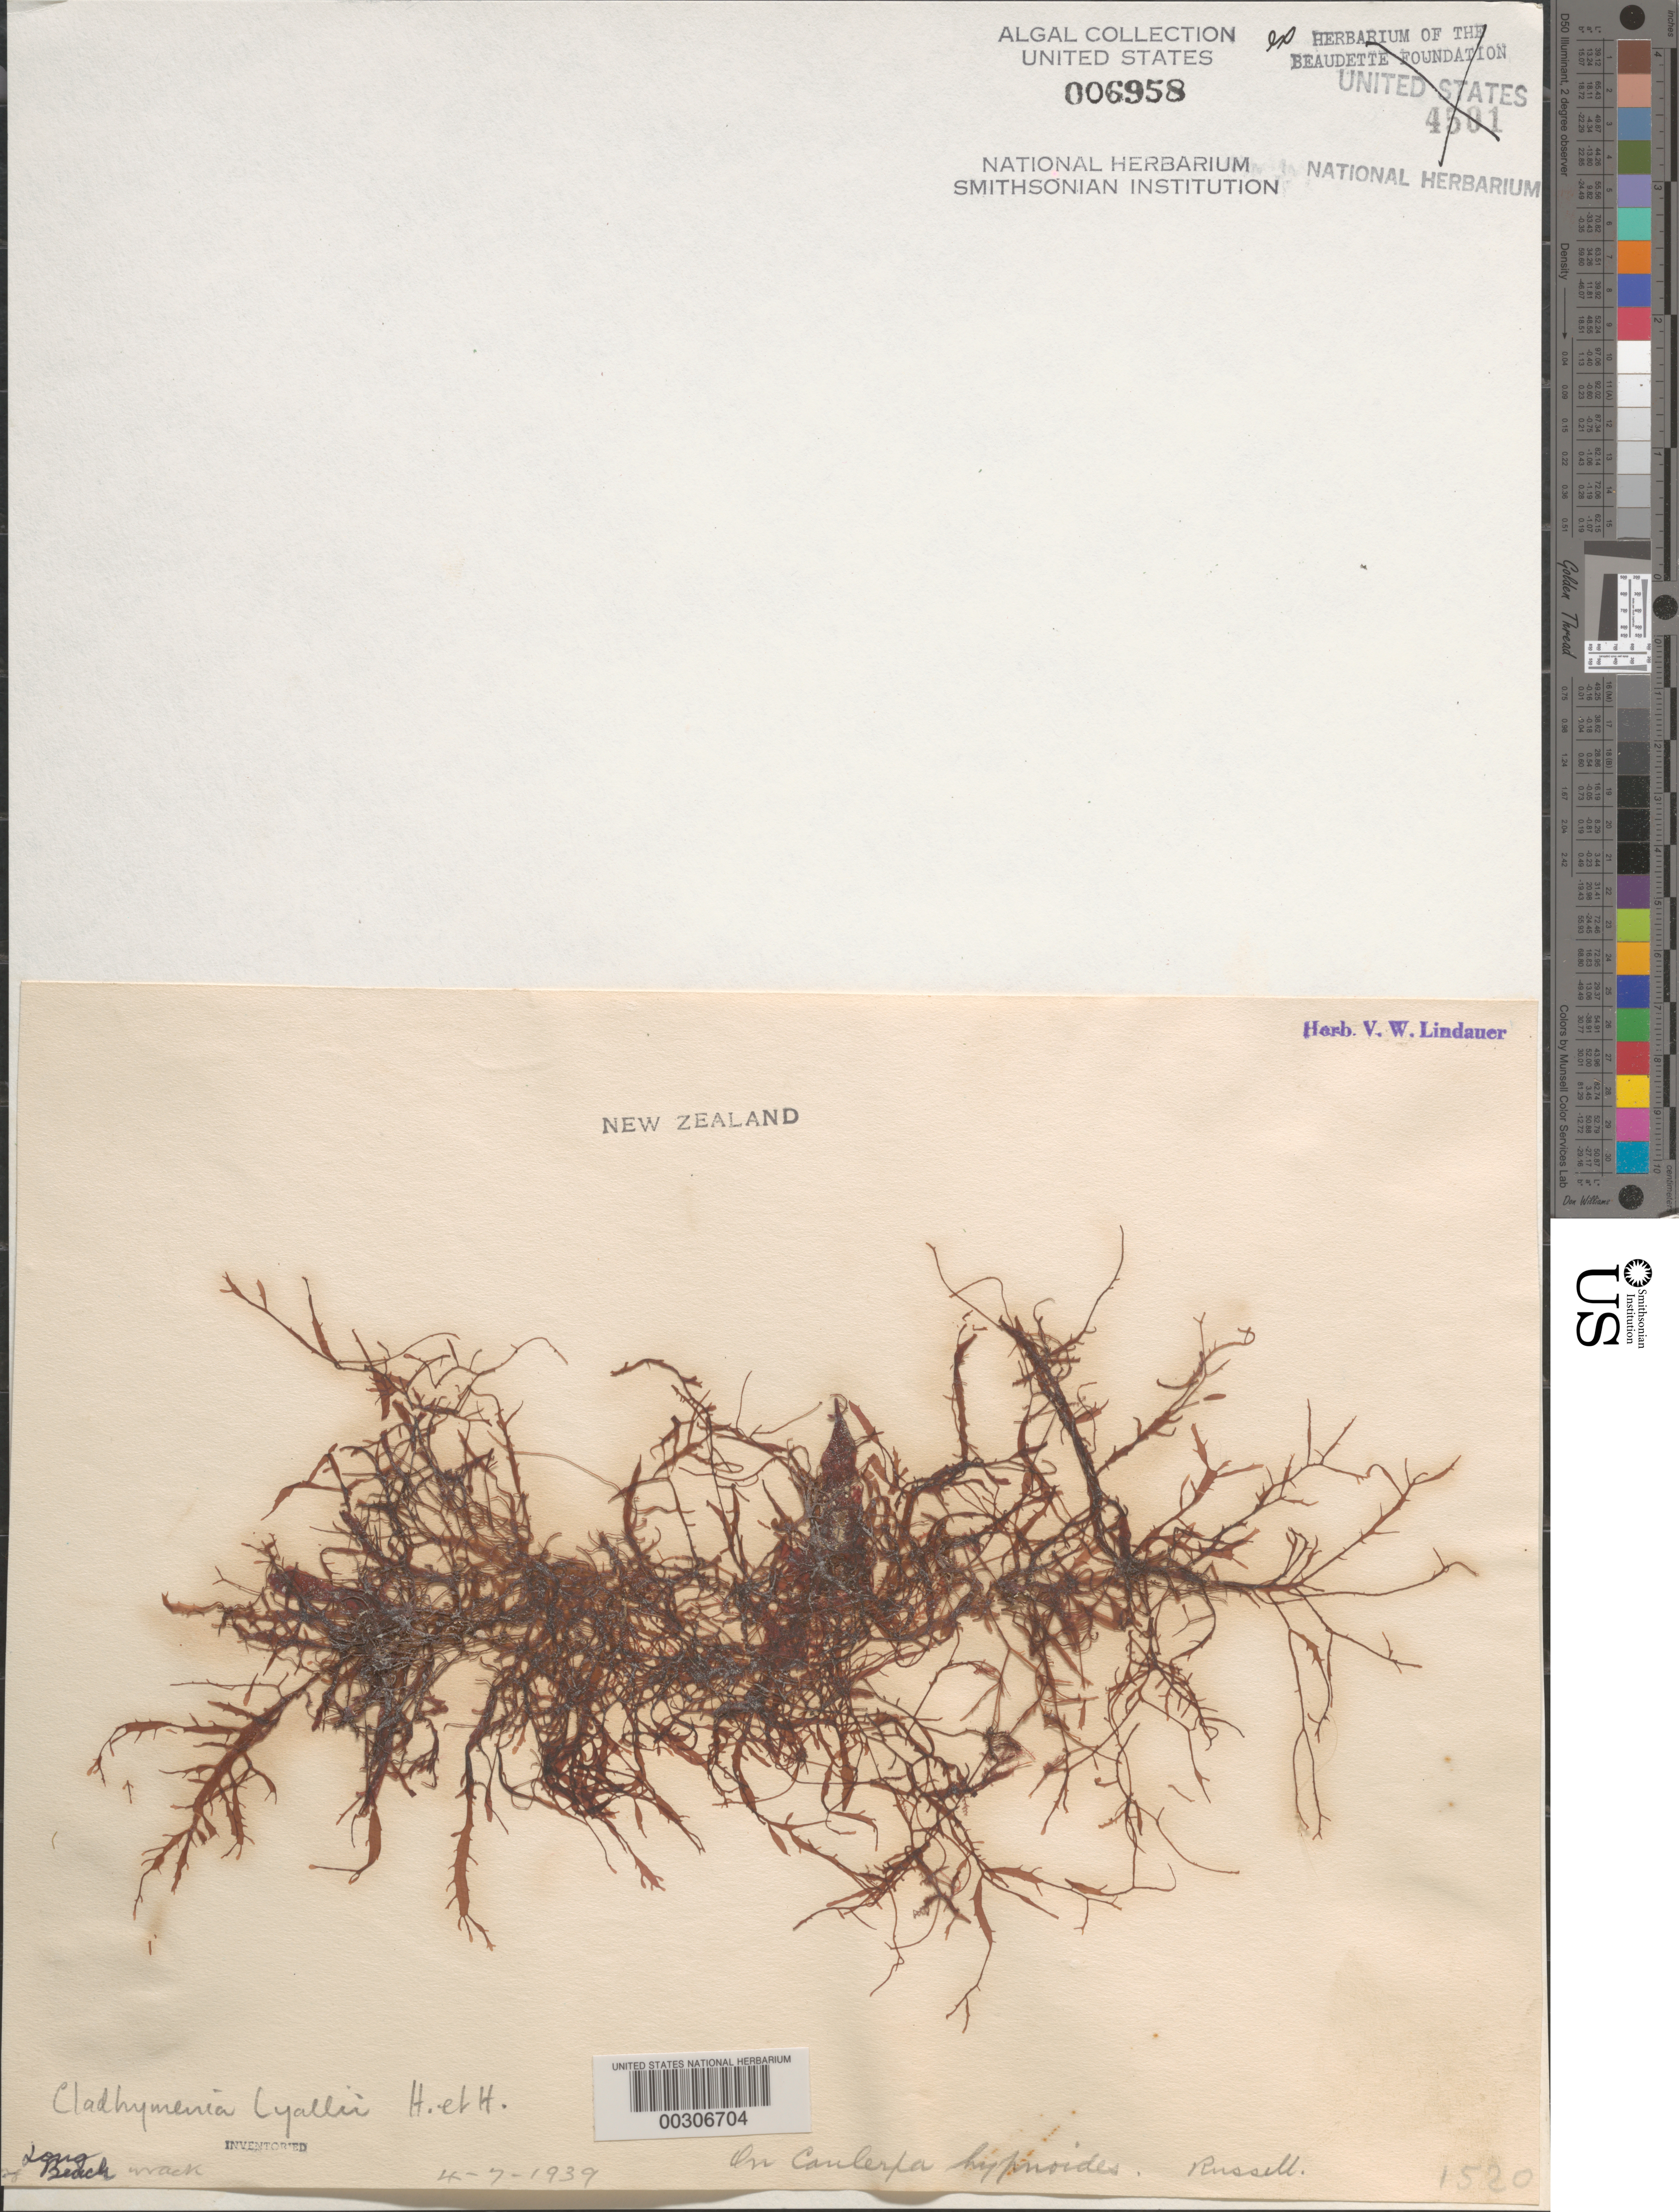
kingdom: Plantae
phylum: Rhodophyta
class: Florideophyceae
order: Ceramiales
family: Rhodomelaceae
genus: Cladhymenia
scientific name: Cladhymenia lyallii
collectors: V. Lindauer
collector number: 1520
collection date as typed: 04 Jul 1939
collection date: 1939-07-04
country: New Zealand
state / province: Northland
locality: Long beach, russell, bay of islands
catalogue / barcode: US 6958